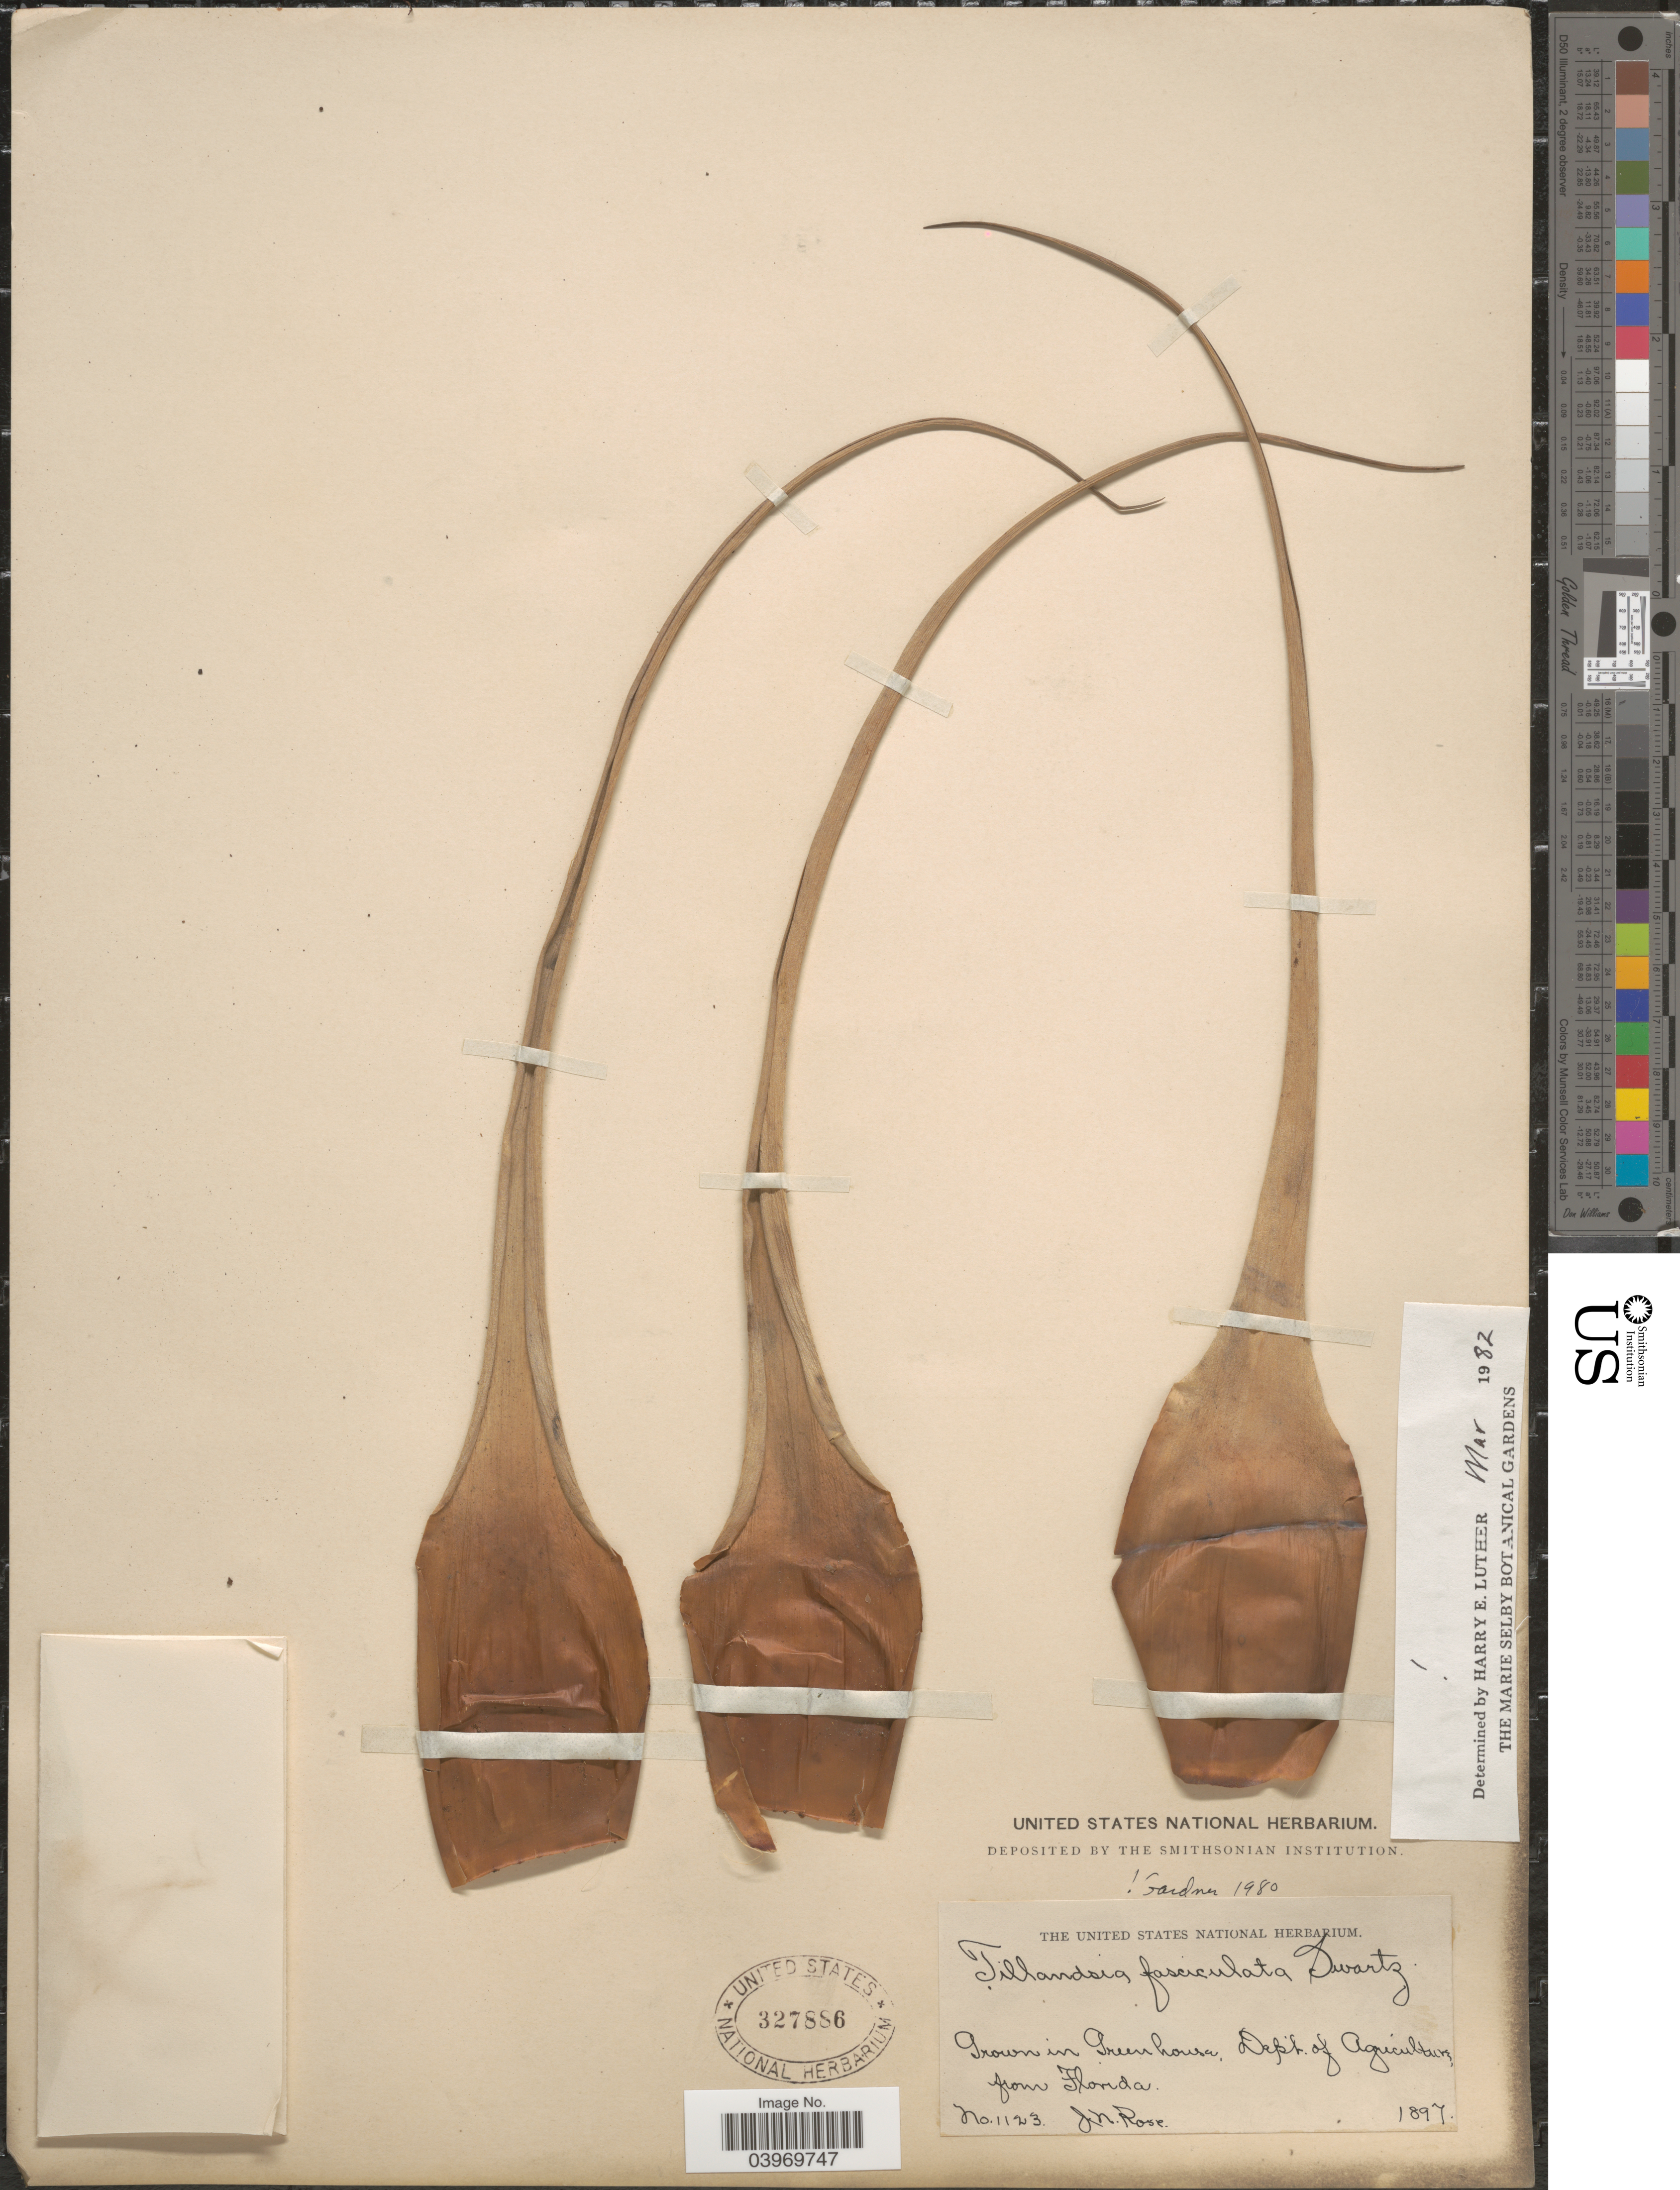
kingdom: Plantae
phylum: Tracheophyta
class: Liliopsida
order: Poales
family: Bromeliaceae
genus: Tillandsia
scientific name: Tillandsia fasciculata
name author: Sw.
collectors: J. N. Rose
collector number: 1123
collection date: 1897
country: United States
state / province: Florida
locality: Grown in Green house, Dept. of Agriculture.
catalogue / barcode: US 327886